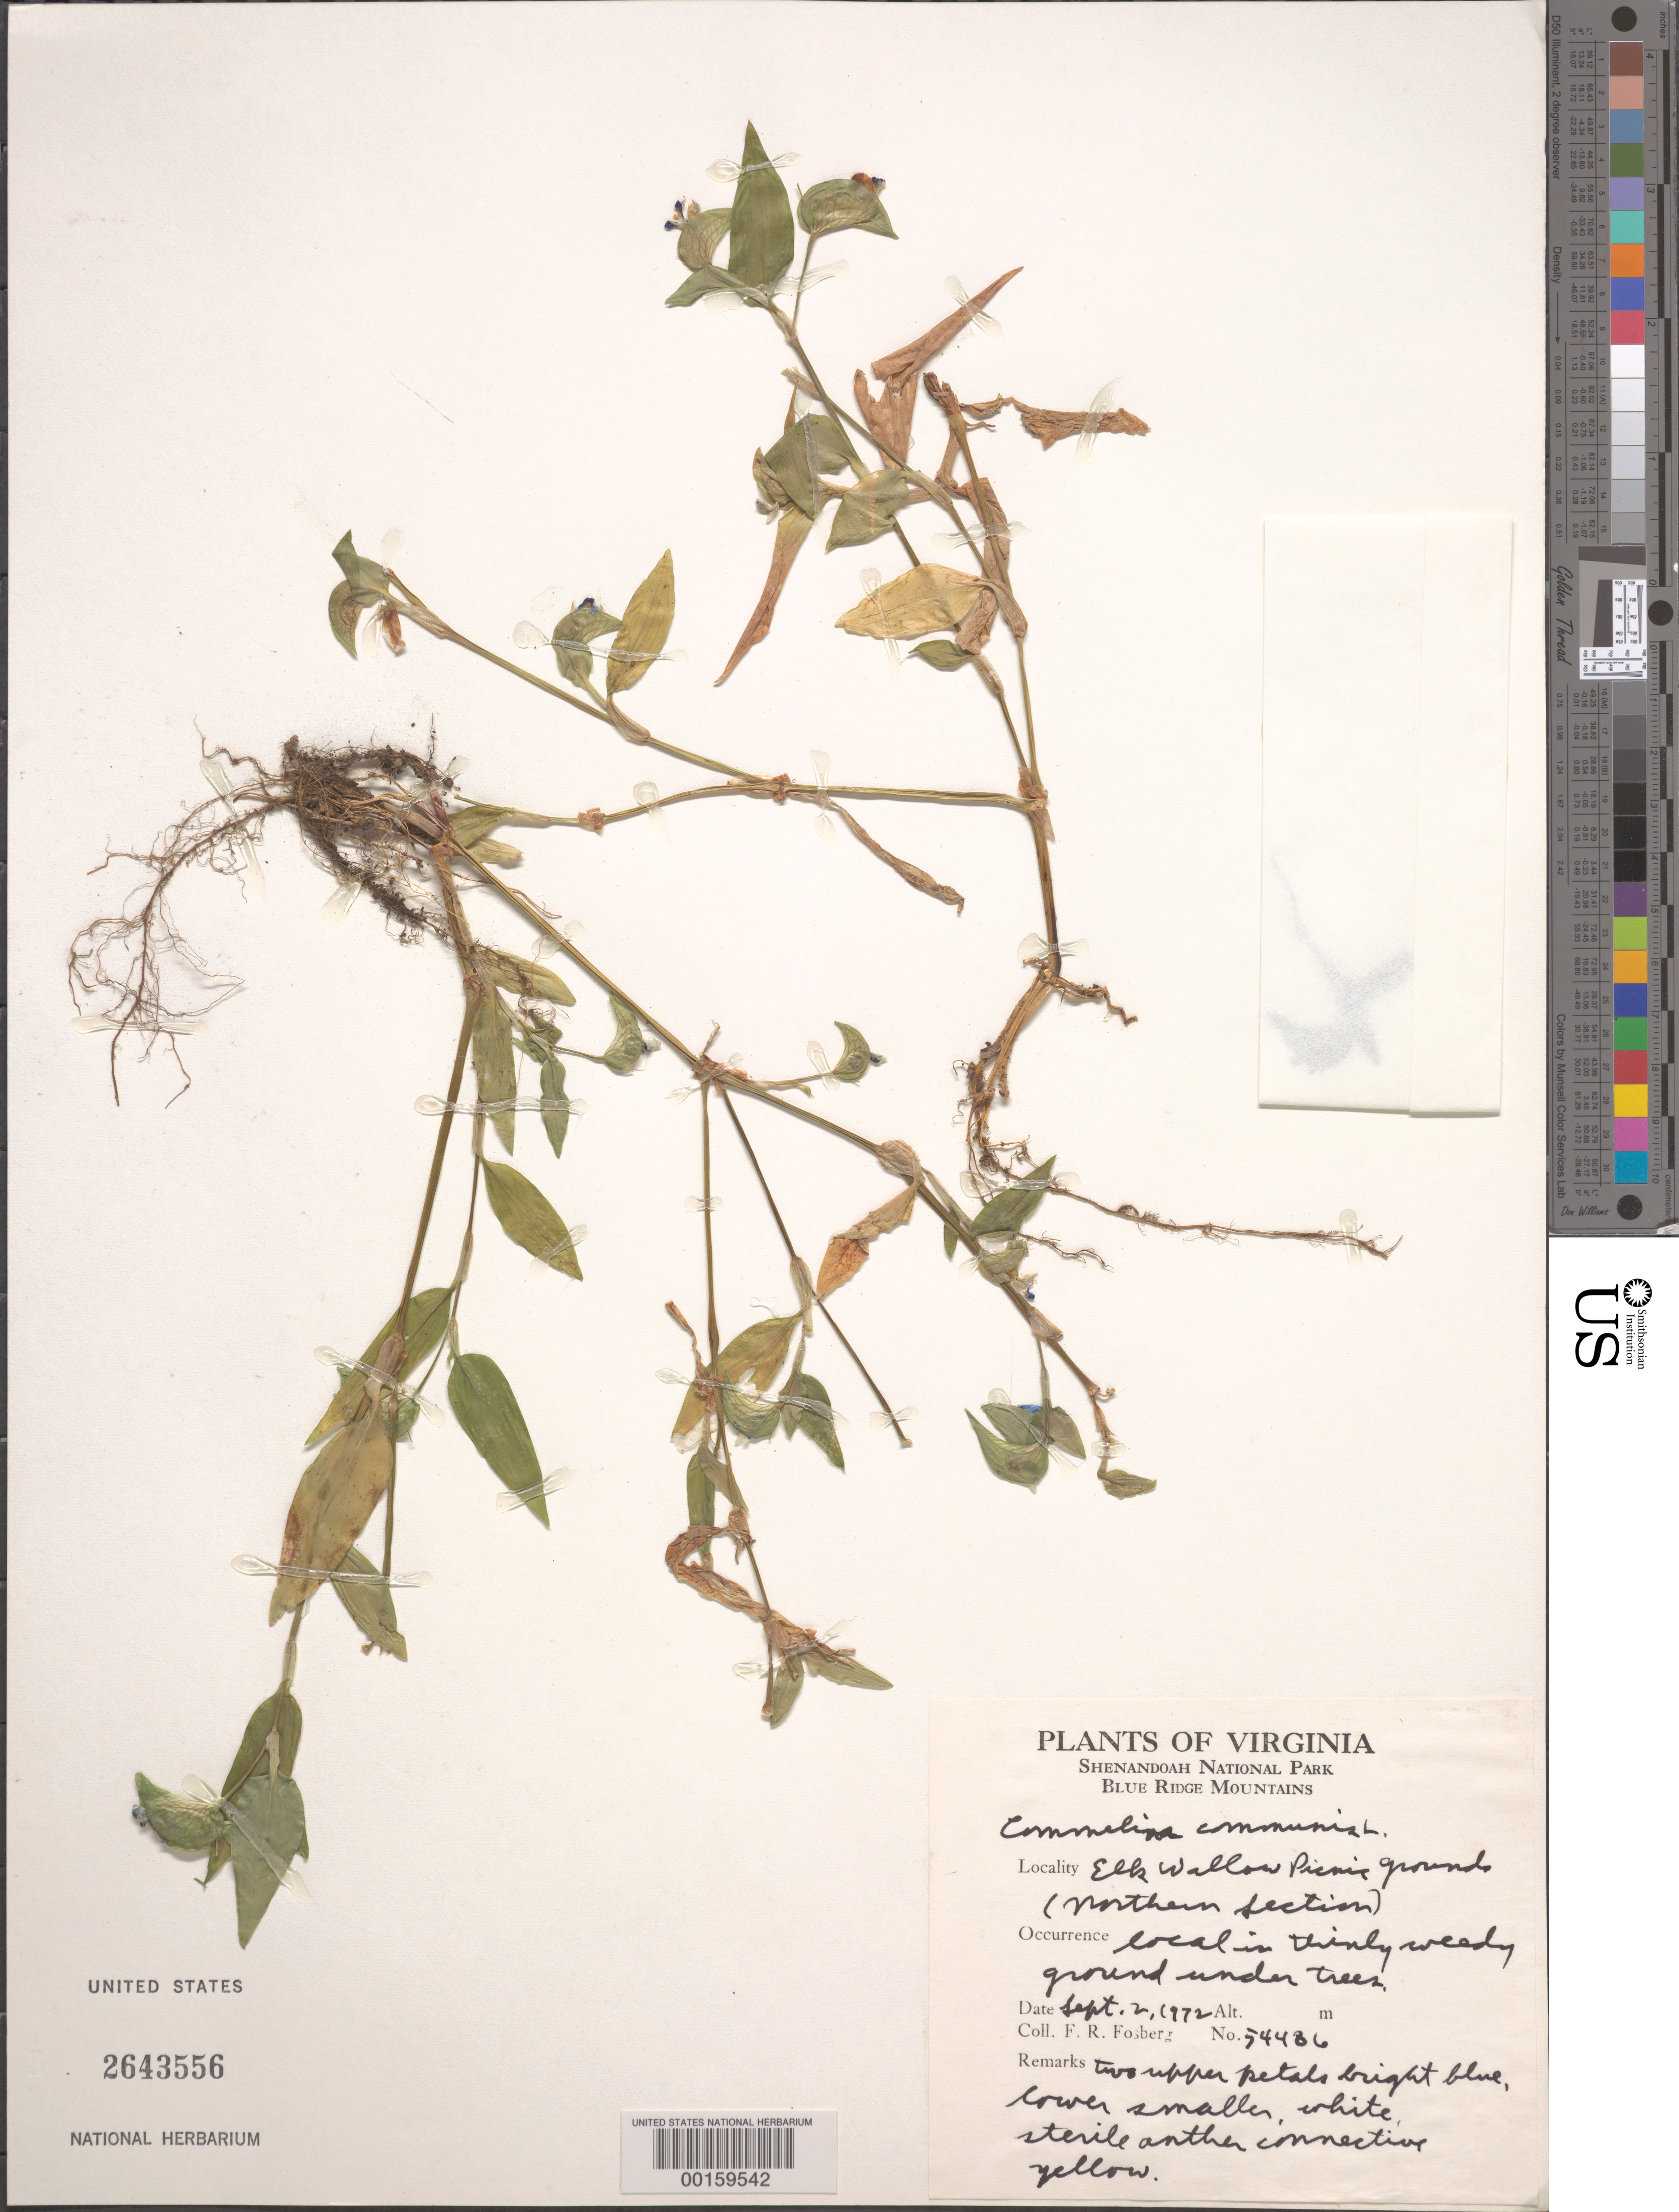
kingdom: Plantae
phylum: Tracheophyta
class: Liliopsida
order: Commelinales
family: Commelinaceae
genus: Commelina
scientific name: Commelina communis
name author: L.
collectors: F. R. Fosberg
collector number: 54486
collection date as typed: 02 Sep 1972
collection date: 1972-09-02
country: United States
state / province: Virginia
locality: Shen. nat. pk. elk wallow picnic grounds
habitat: In thinly weedy ground under trees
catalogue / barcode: US 2643556